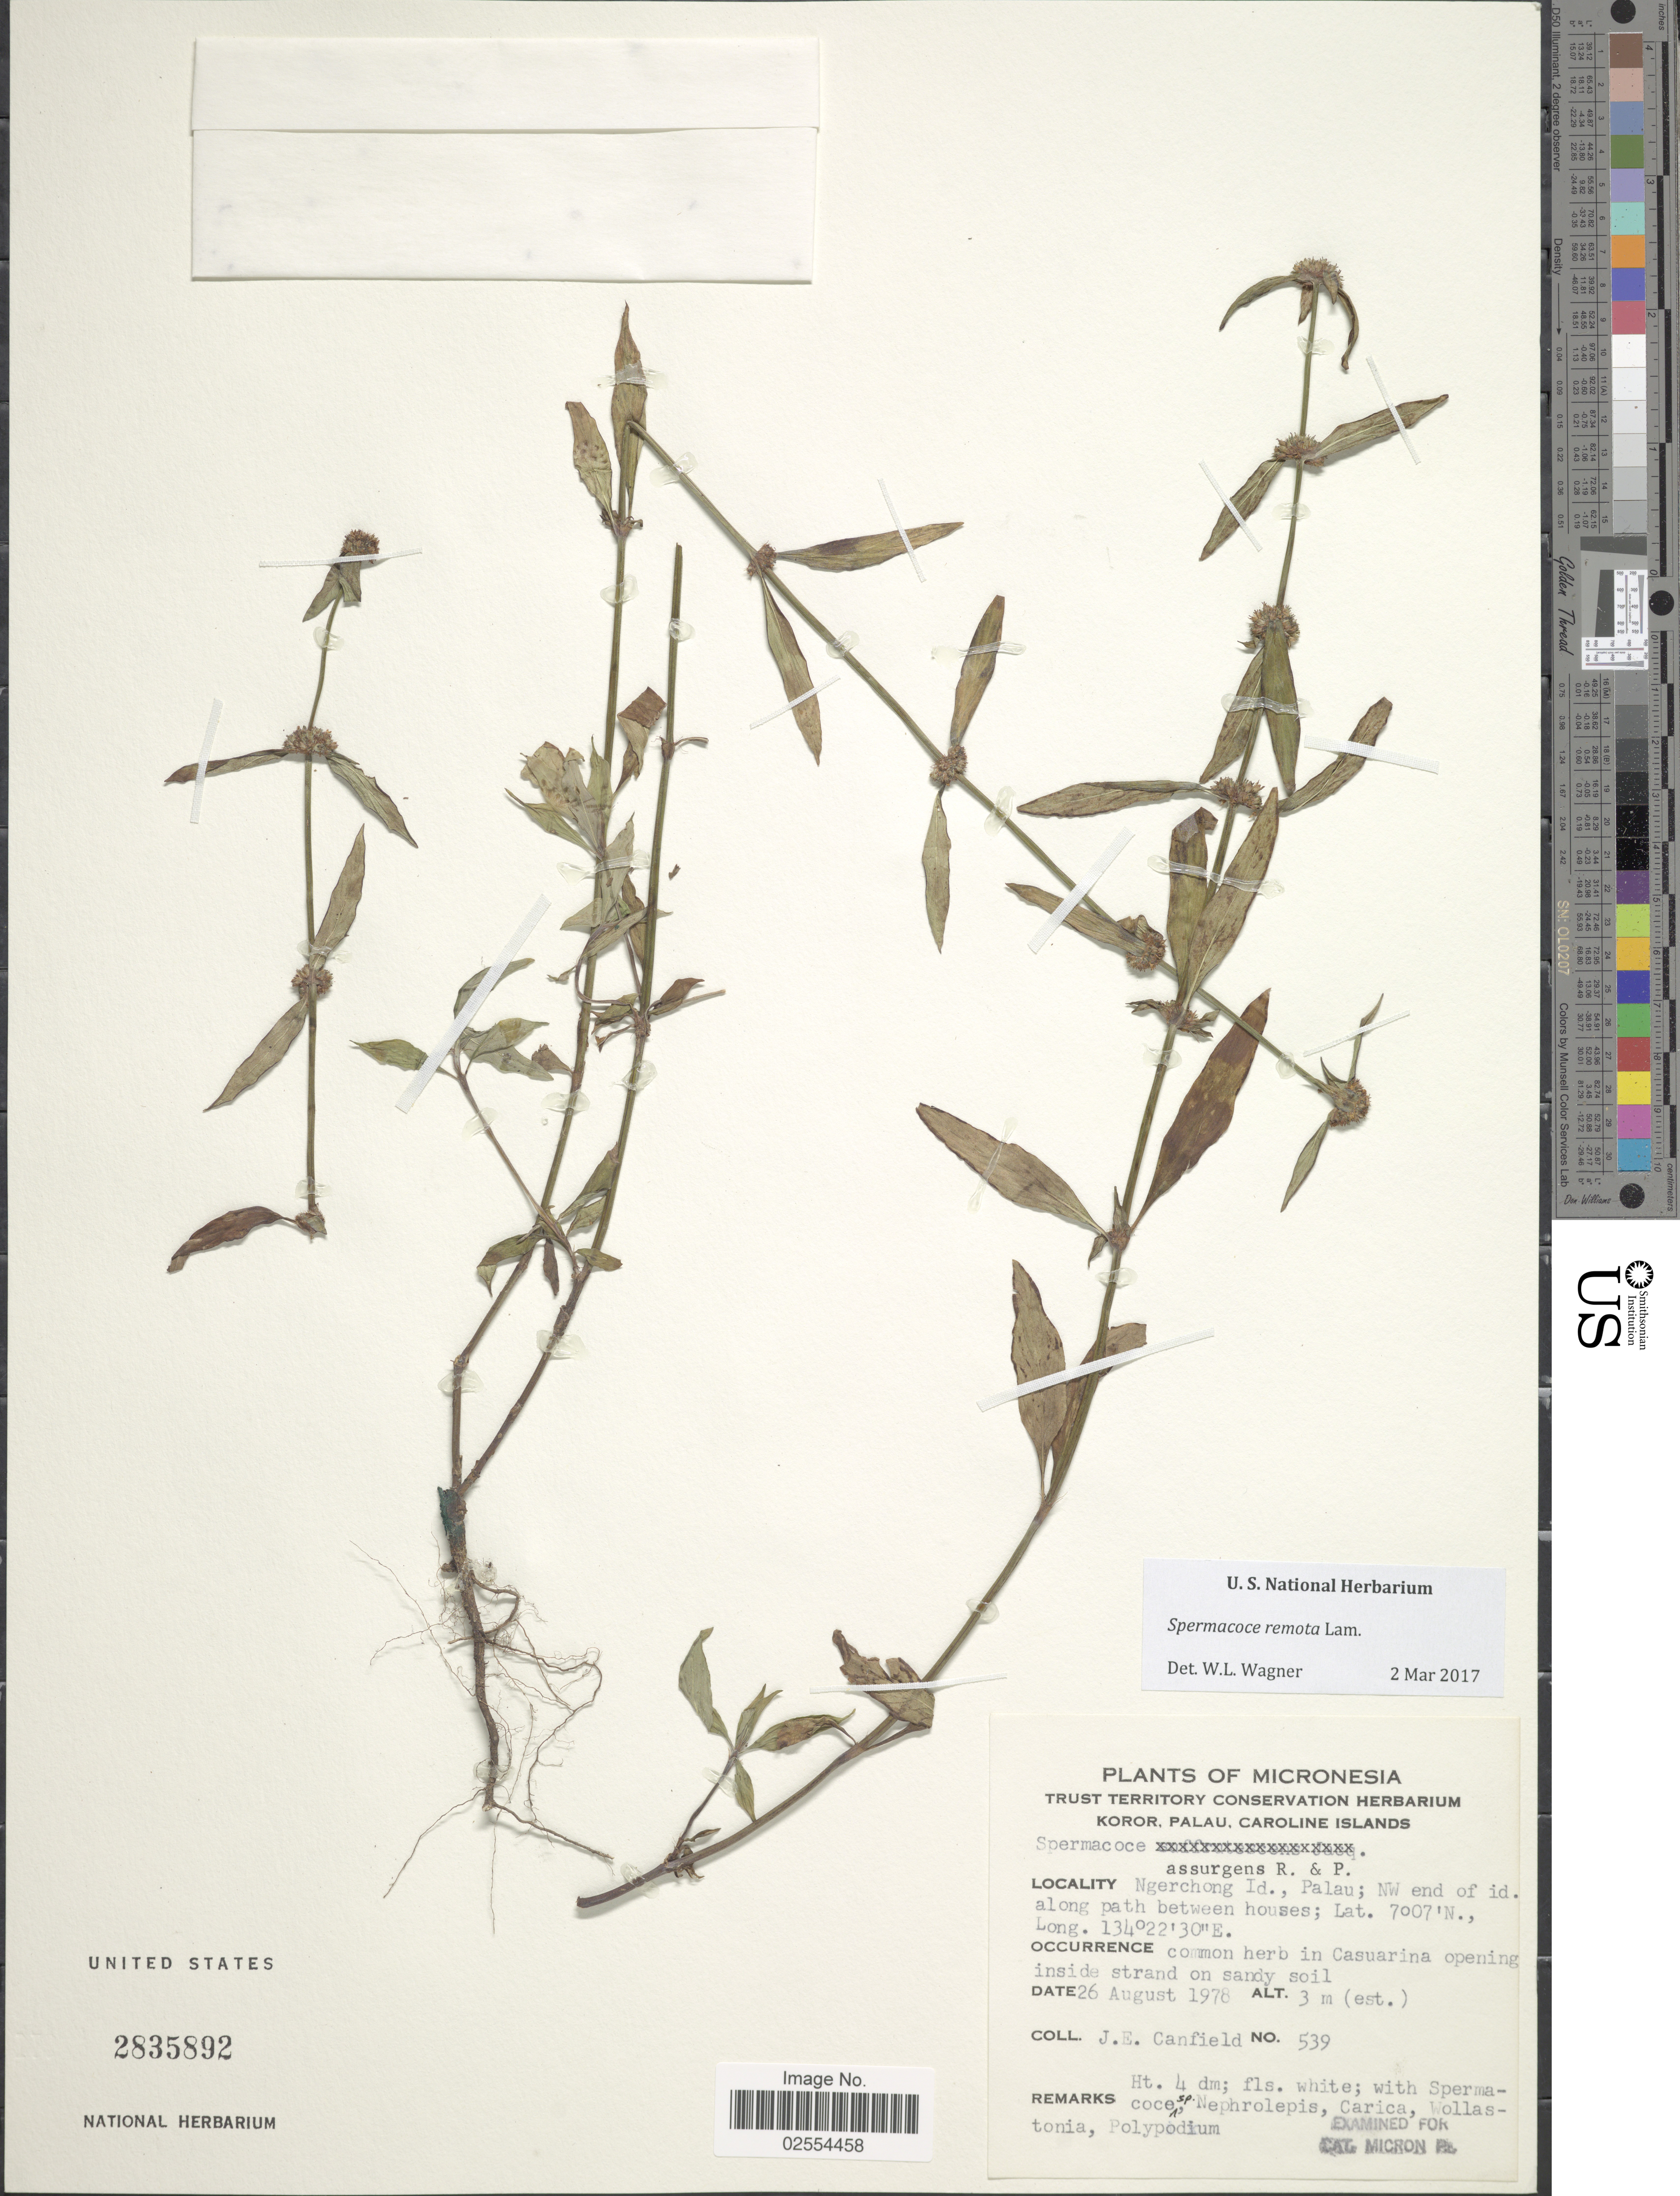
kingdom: Plantae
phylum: Tracheophyta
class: Magnoliopsida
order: Gentianales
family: Rubiaceae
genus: Spermacoce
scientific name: Spermacoce remota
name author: Lam.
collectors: J. E. Canfield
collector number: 539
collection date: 1978-08-26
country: Palau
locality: Micronesia, Ngerchong Id., Palau; NW end of id. along path between houses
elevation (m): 3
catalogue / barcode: US 2835892